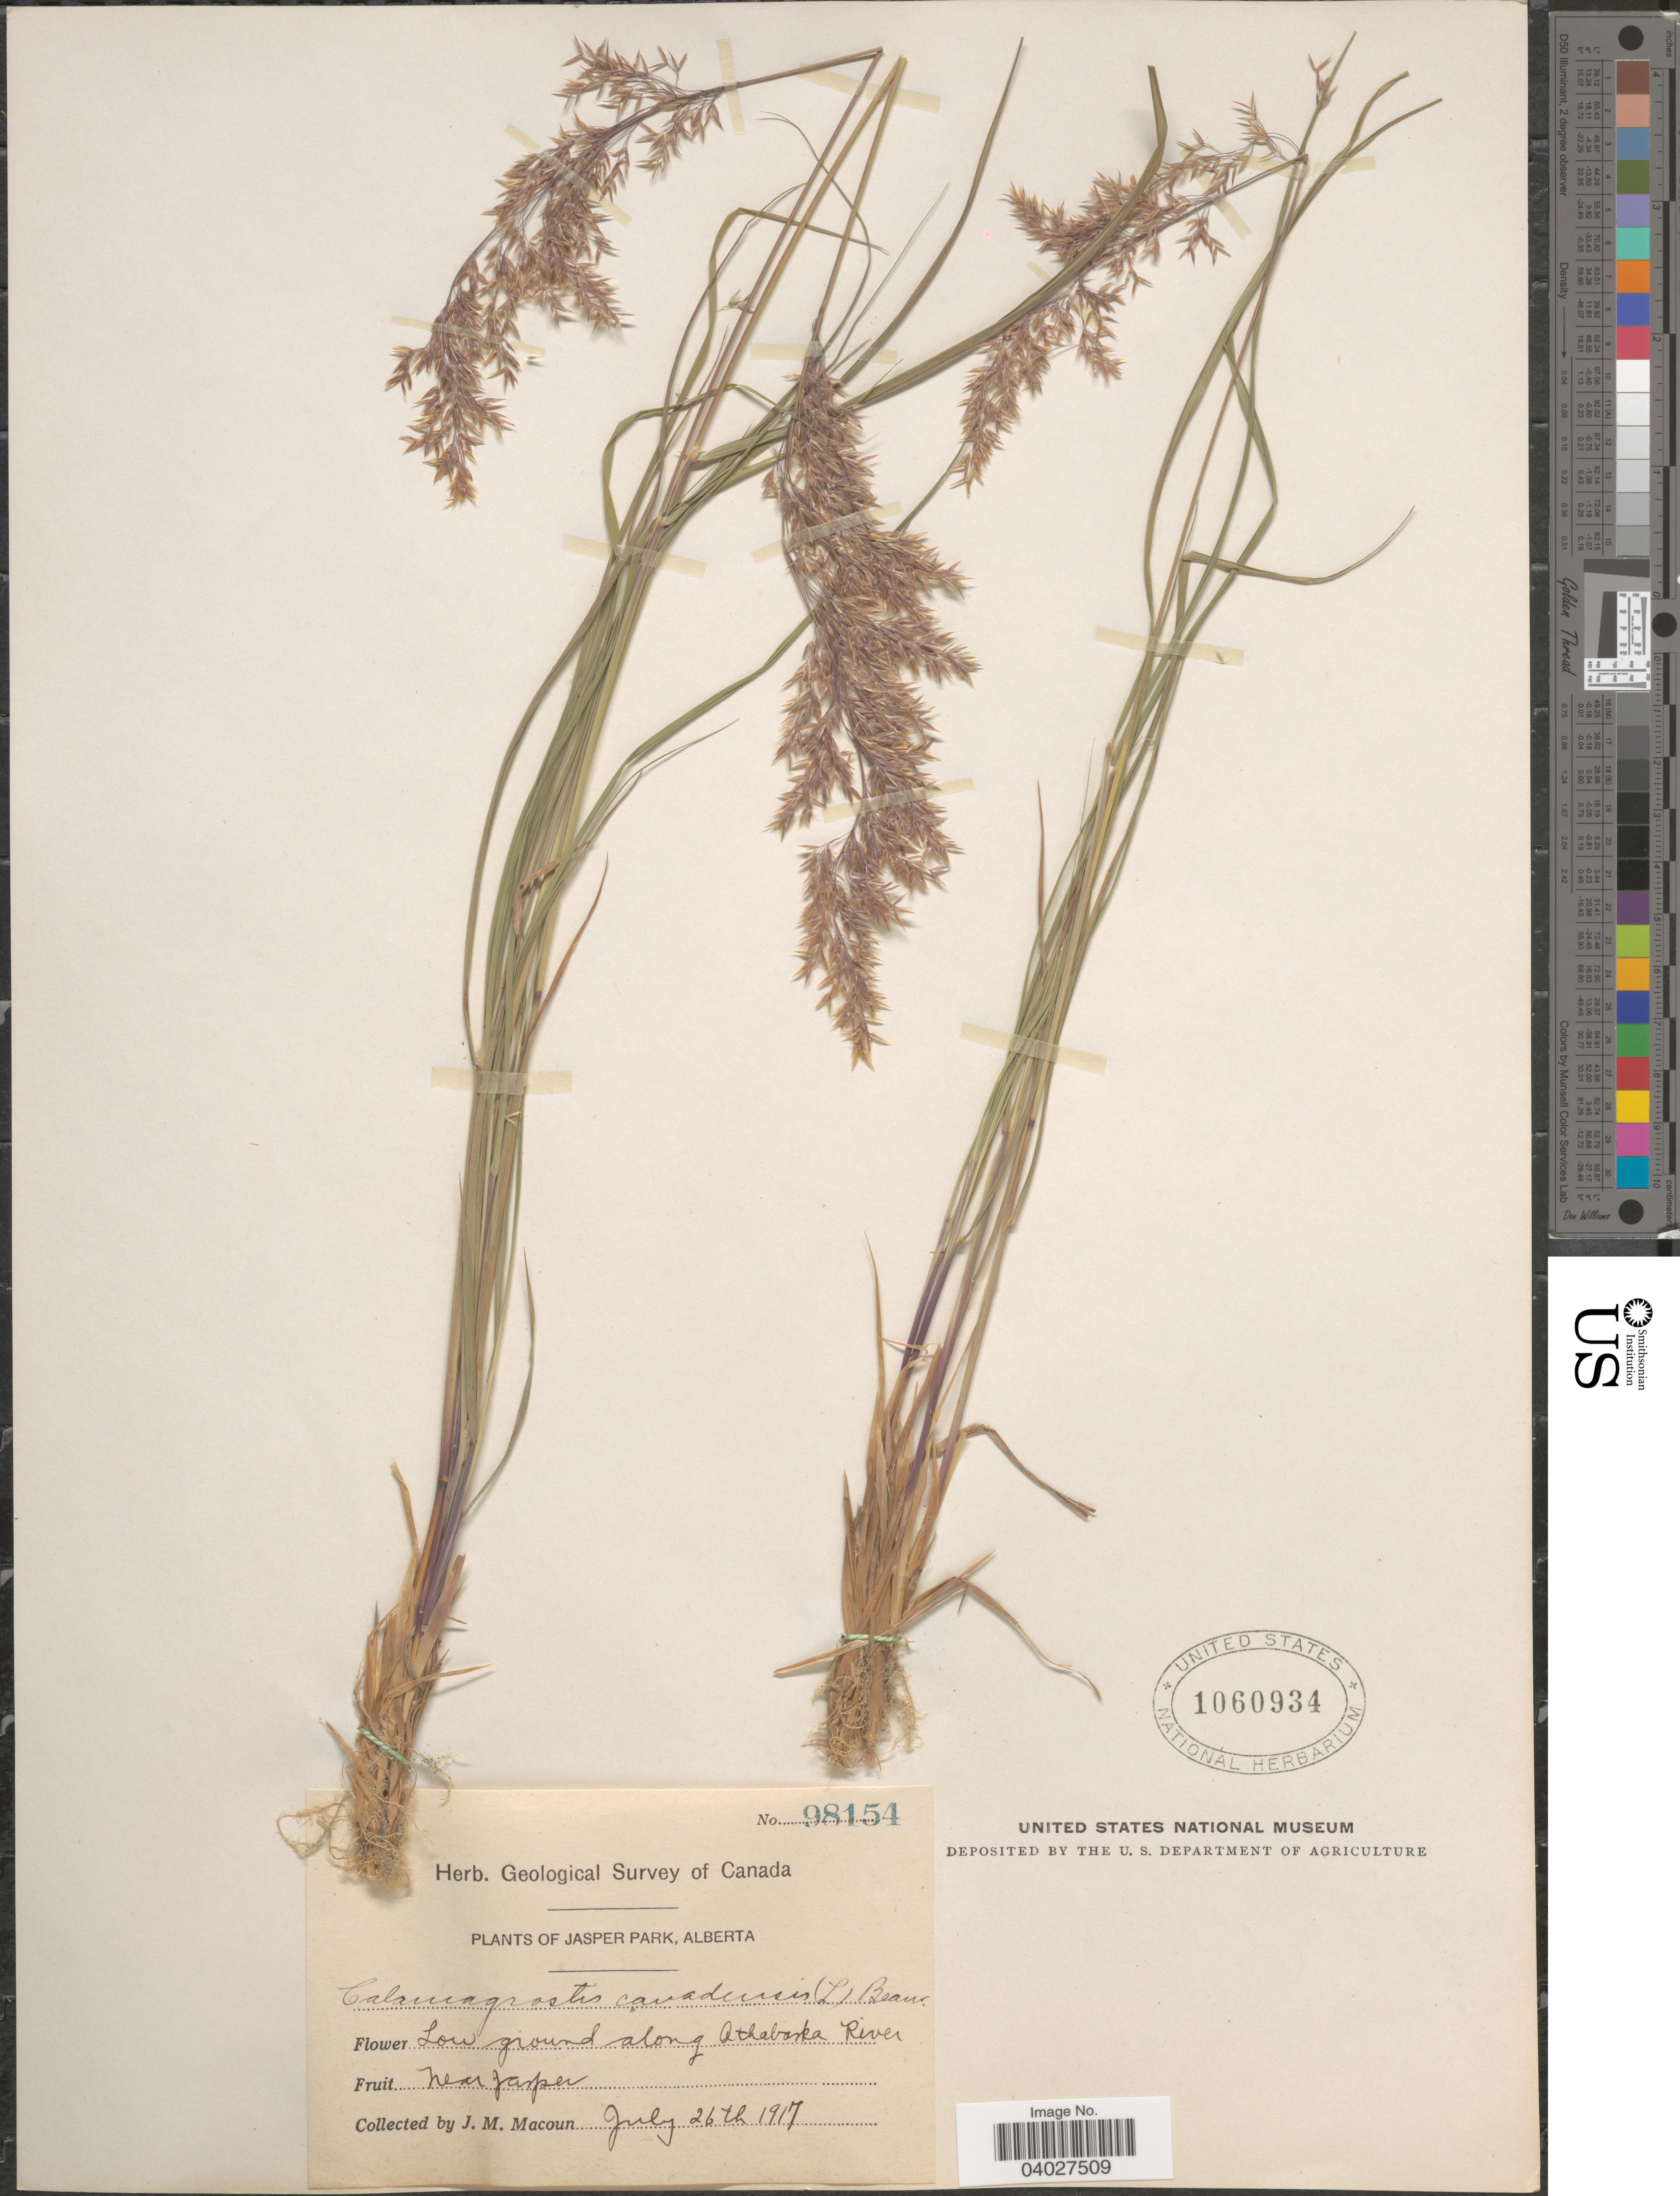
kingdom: Plantae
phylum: Tracheophyta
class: Liliopsida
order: Poales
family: Poaceae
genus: Calamagrostis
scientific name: Calamagrostis canadensis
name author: (Michx.) P. Beauv.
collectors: J. M. Macoun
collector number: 98154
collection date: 1917-07-26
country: Canada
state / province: Alberta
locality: Jasper Park. Low ground along Athabaska River. Near Jasper.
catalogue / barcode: US 1060934